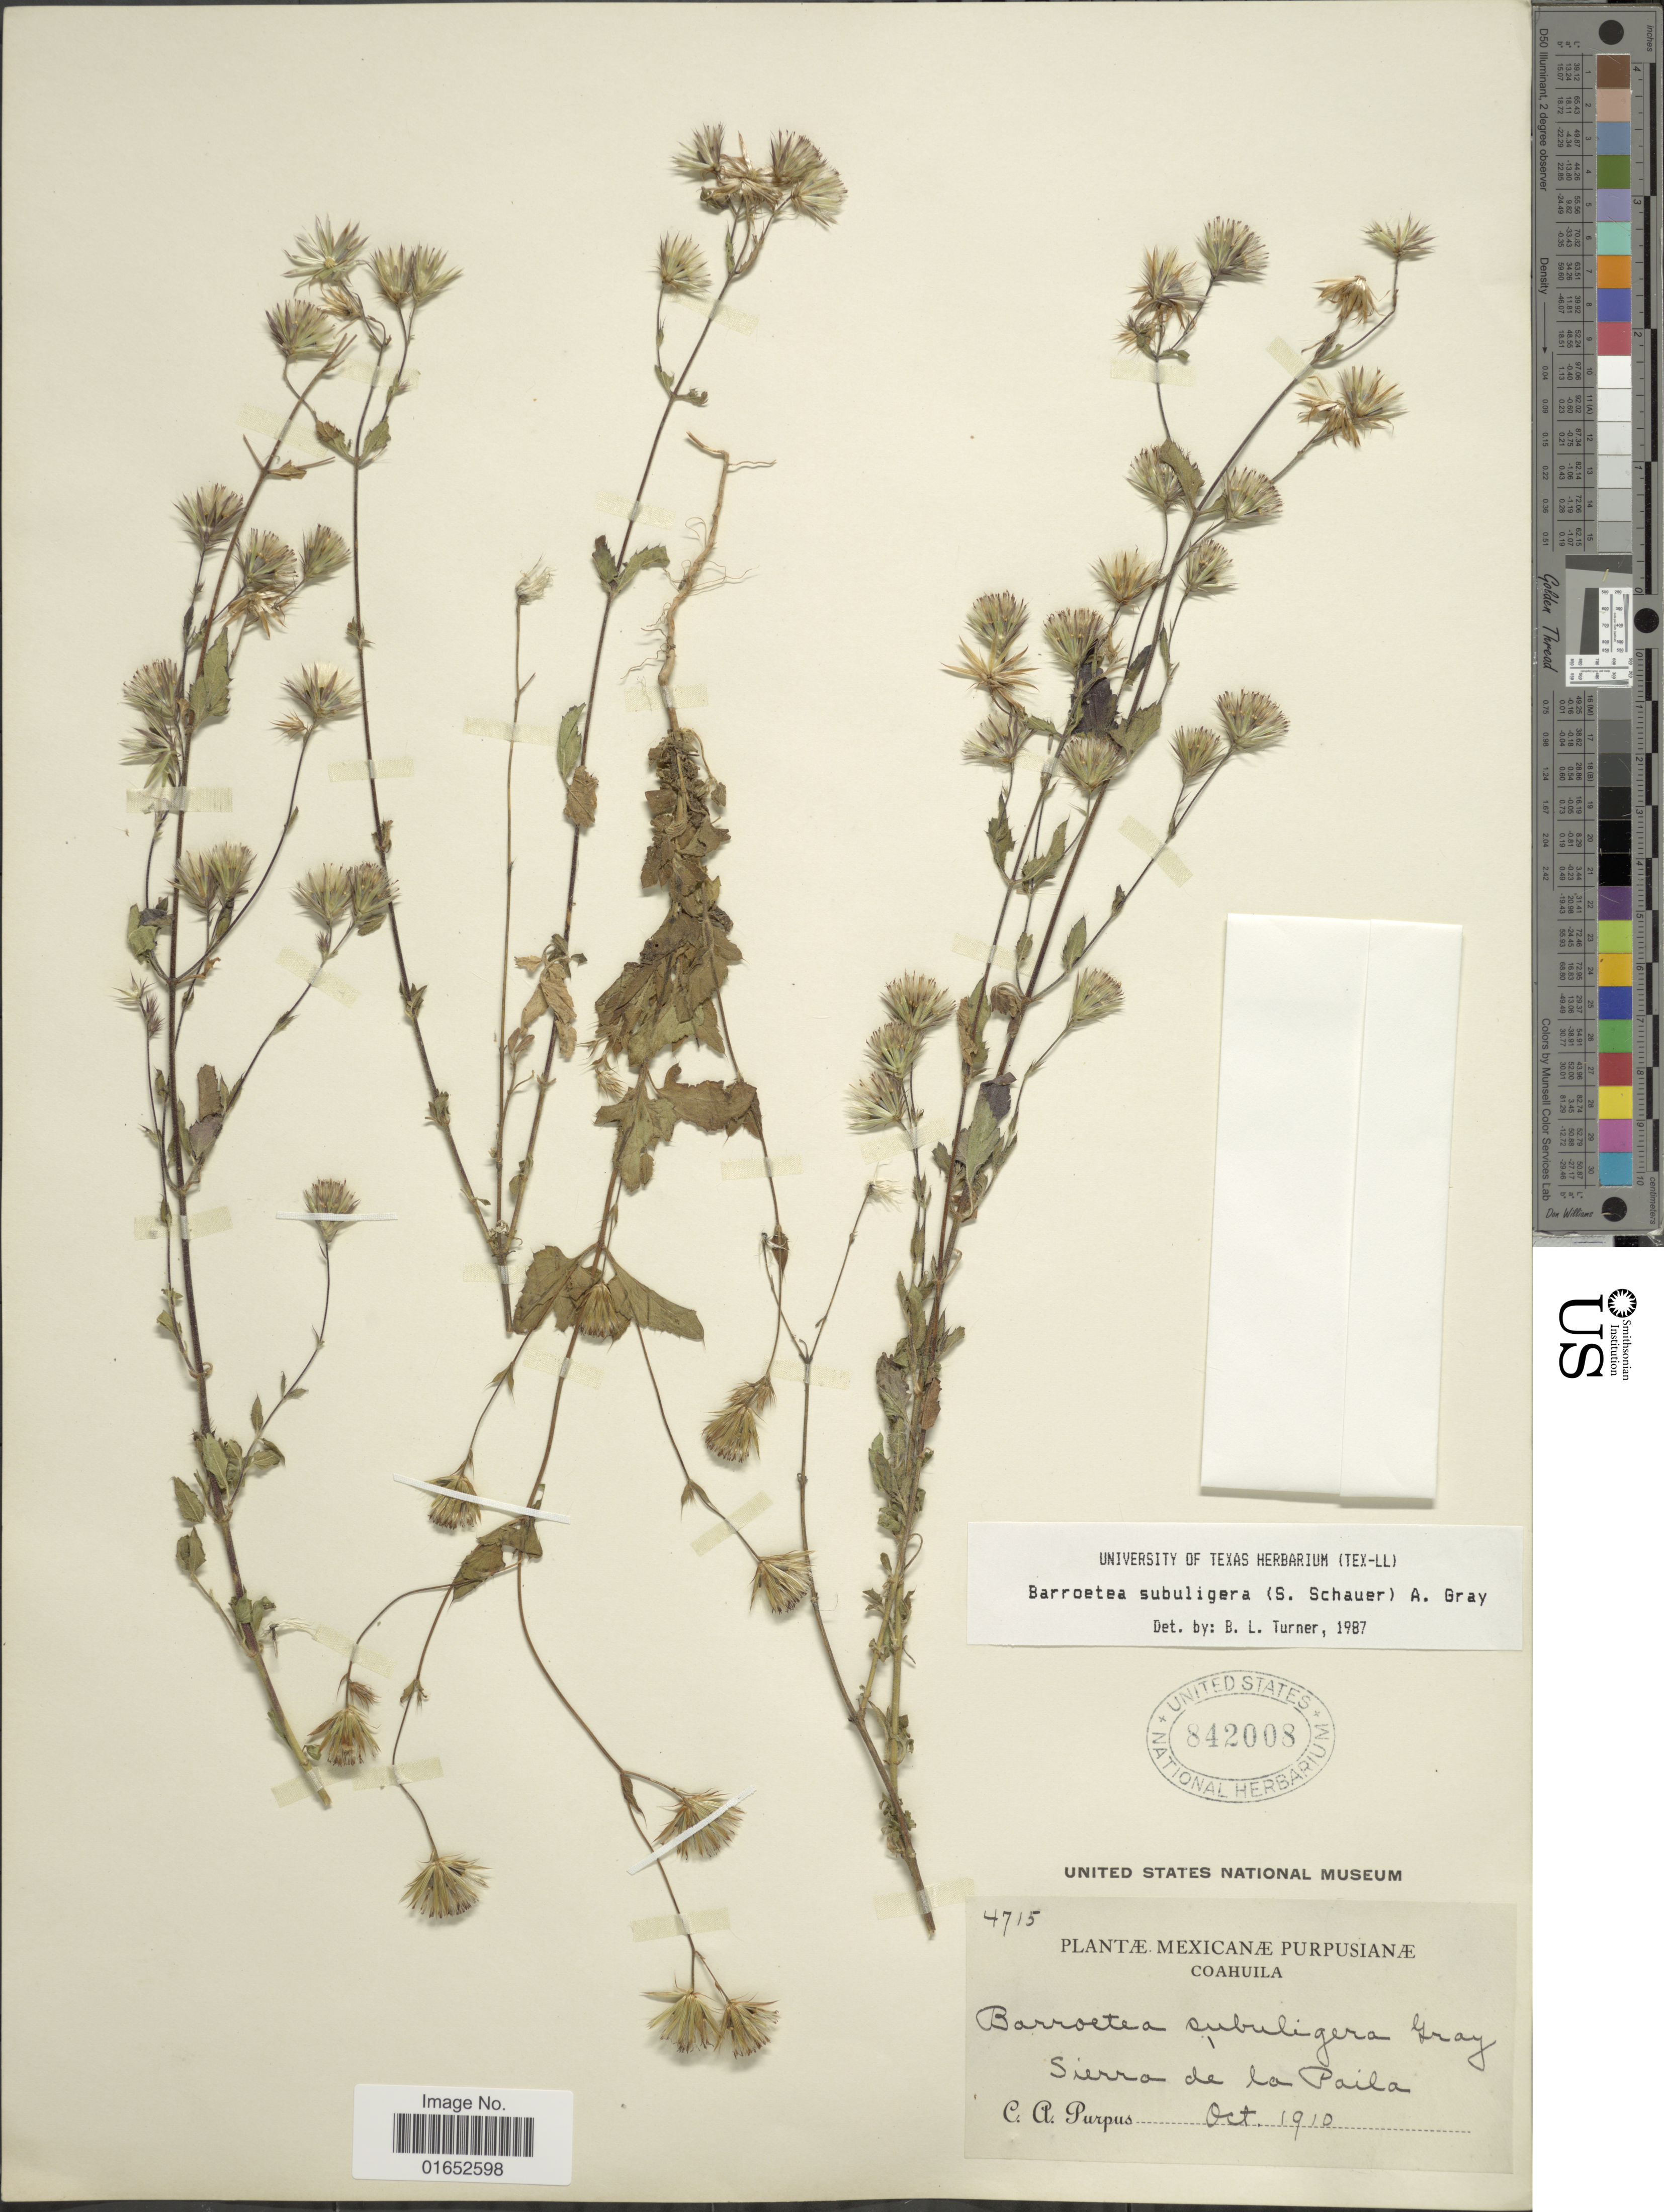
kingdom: Plantae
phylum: Tracheophyta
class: Magnoliopsida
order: Asterales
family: Asteraceae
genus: Barroetea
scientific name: Barroetea subuligera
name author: (S. Schauer) A. Gray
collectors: C. A. Purpus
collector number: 4715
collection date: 1910-10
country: Mexico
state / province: Coahuila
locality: Sierra de la Paila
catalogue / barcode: US 842008